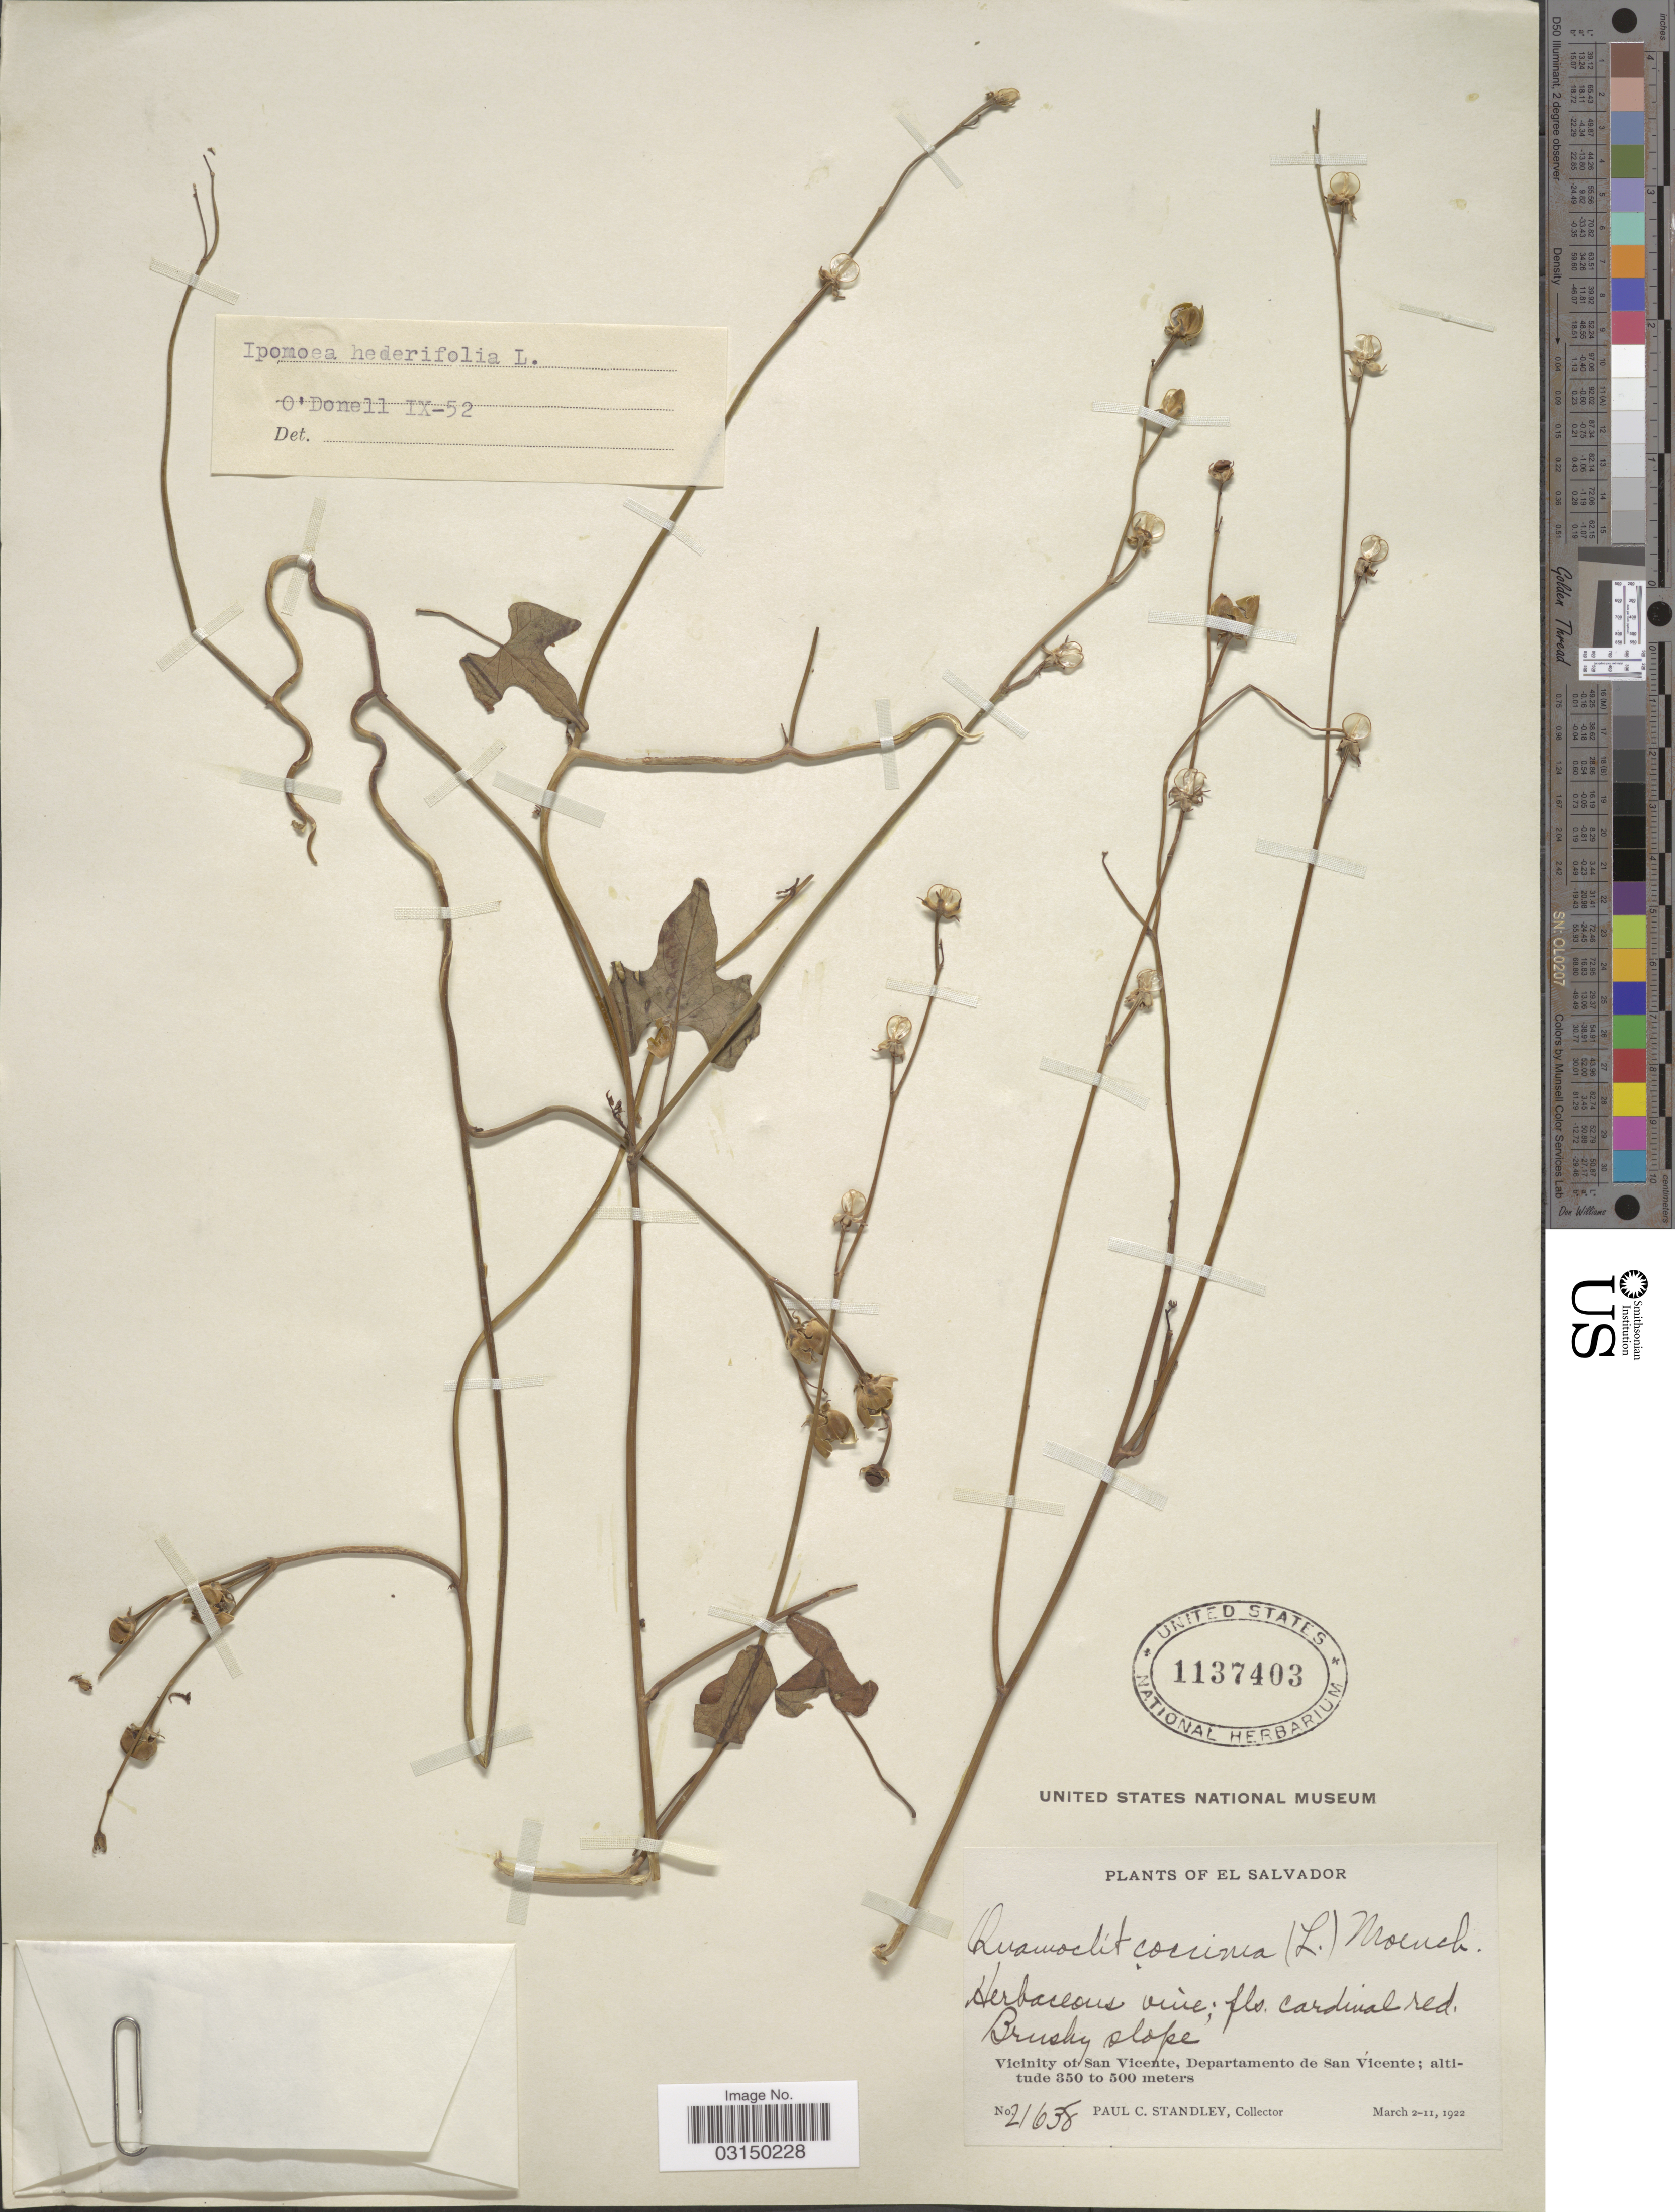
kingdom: Plantae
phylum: Tracheophyta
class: Magnoliopsida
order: Solanales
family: Convolvulaceae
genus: Ipomoea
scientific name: Ipomoea hederifolia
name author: L.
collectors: P. C. Standley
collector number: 21638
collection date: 1922-03-02/1922-03-11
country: El Salvador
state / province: San Vincente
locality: Vicinity of San Vicente, Departamento de San Vicente.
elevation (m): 350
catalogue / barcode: US 1137403